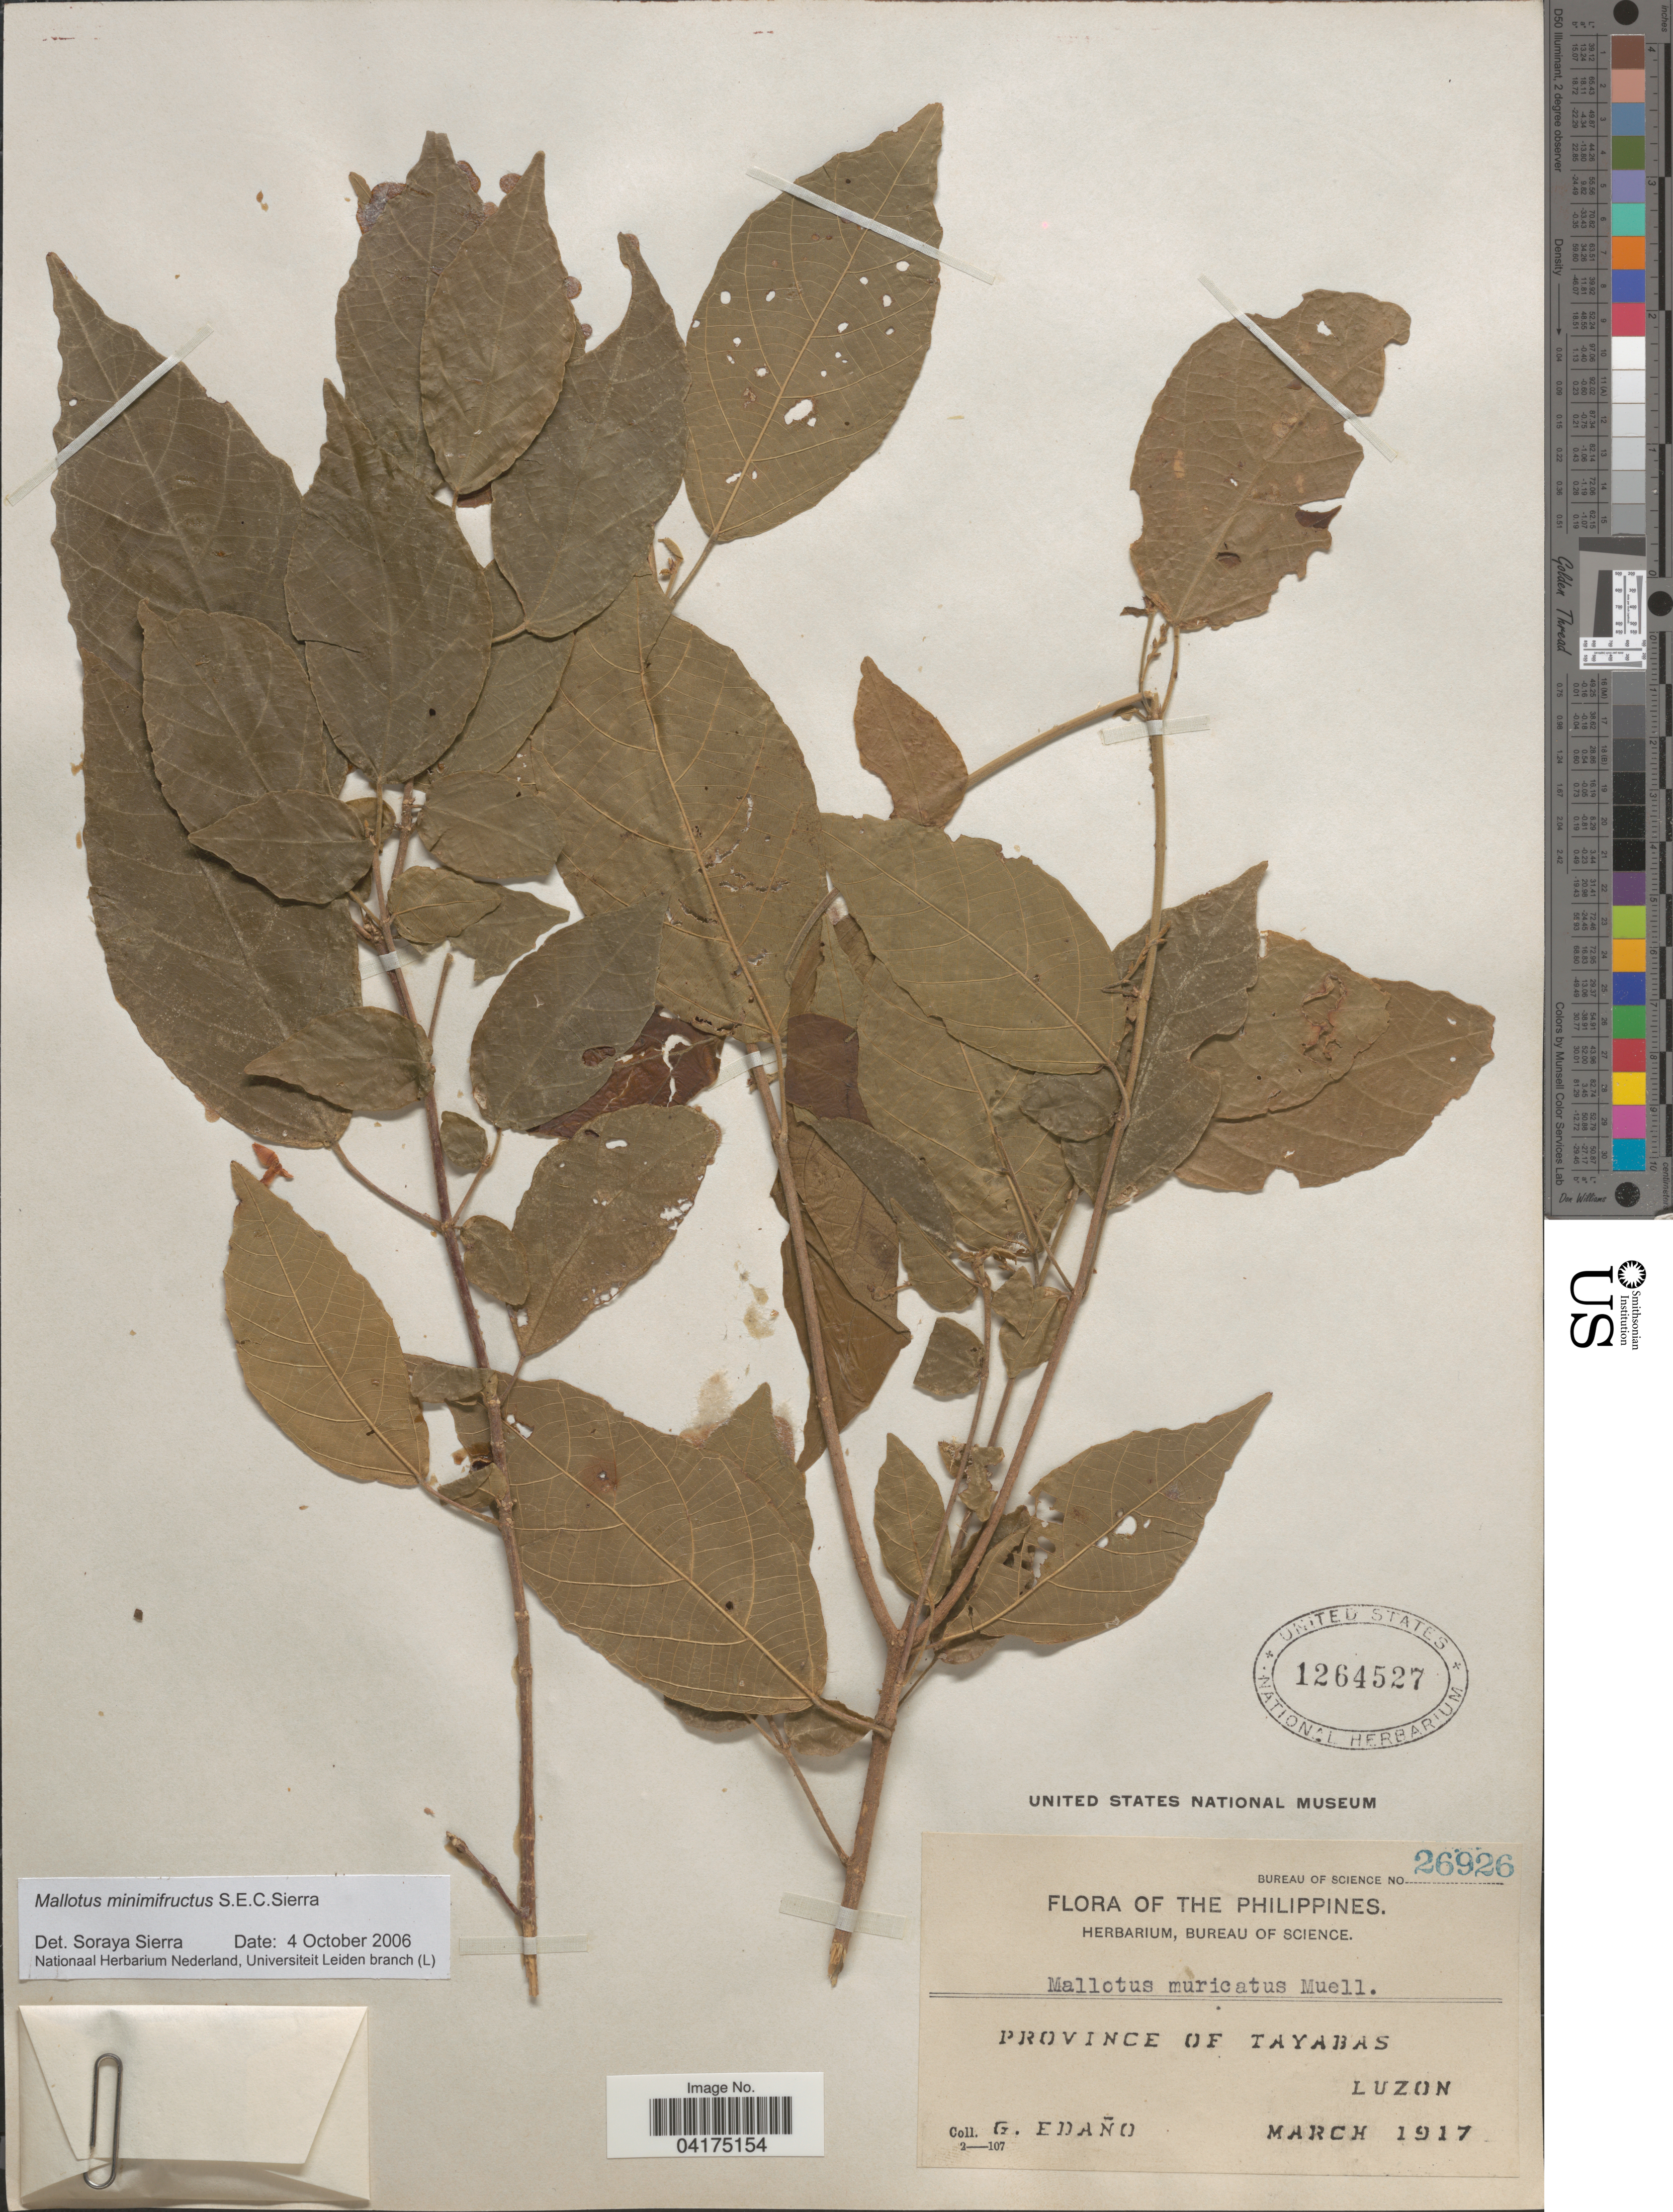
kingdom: Plantae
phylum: Tracheophyta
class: Magnoliopsida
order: Malpighiales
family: Euphorbiaceae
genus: Mallotus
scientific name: Mallotus minimifructus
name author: S.E.C. Sierra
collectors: G. Edaño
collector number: Bureau of Science 26926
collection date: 1917-03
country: Philippines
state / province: Calabarzon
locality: Province of Tayabas. Luzon.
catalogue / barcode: US 1264527